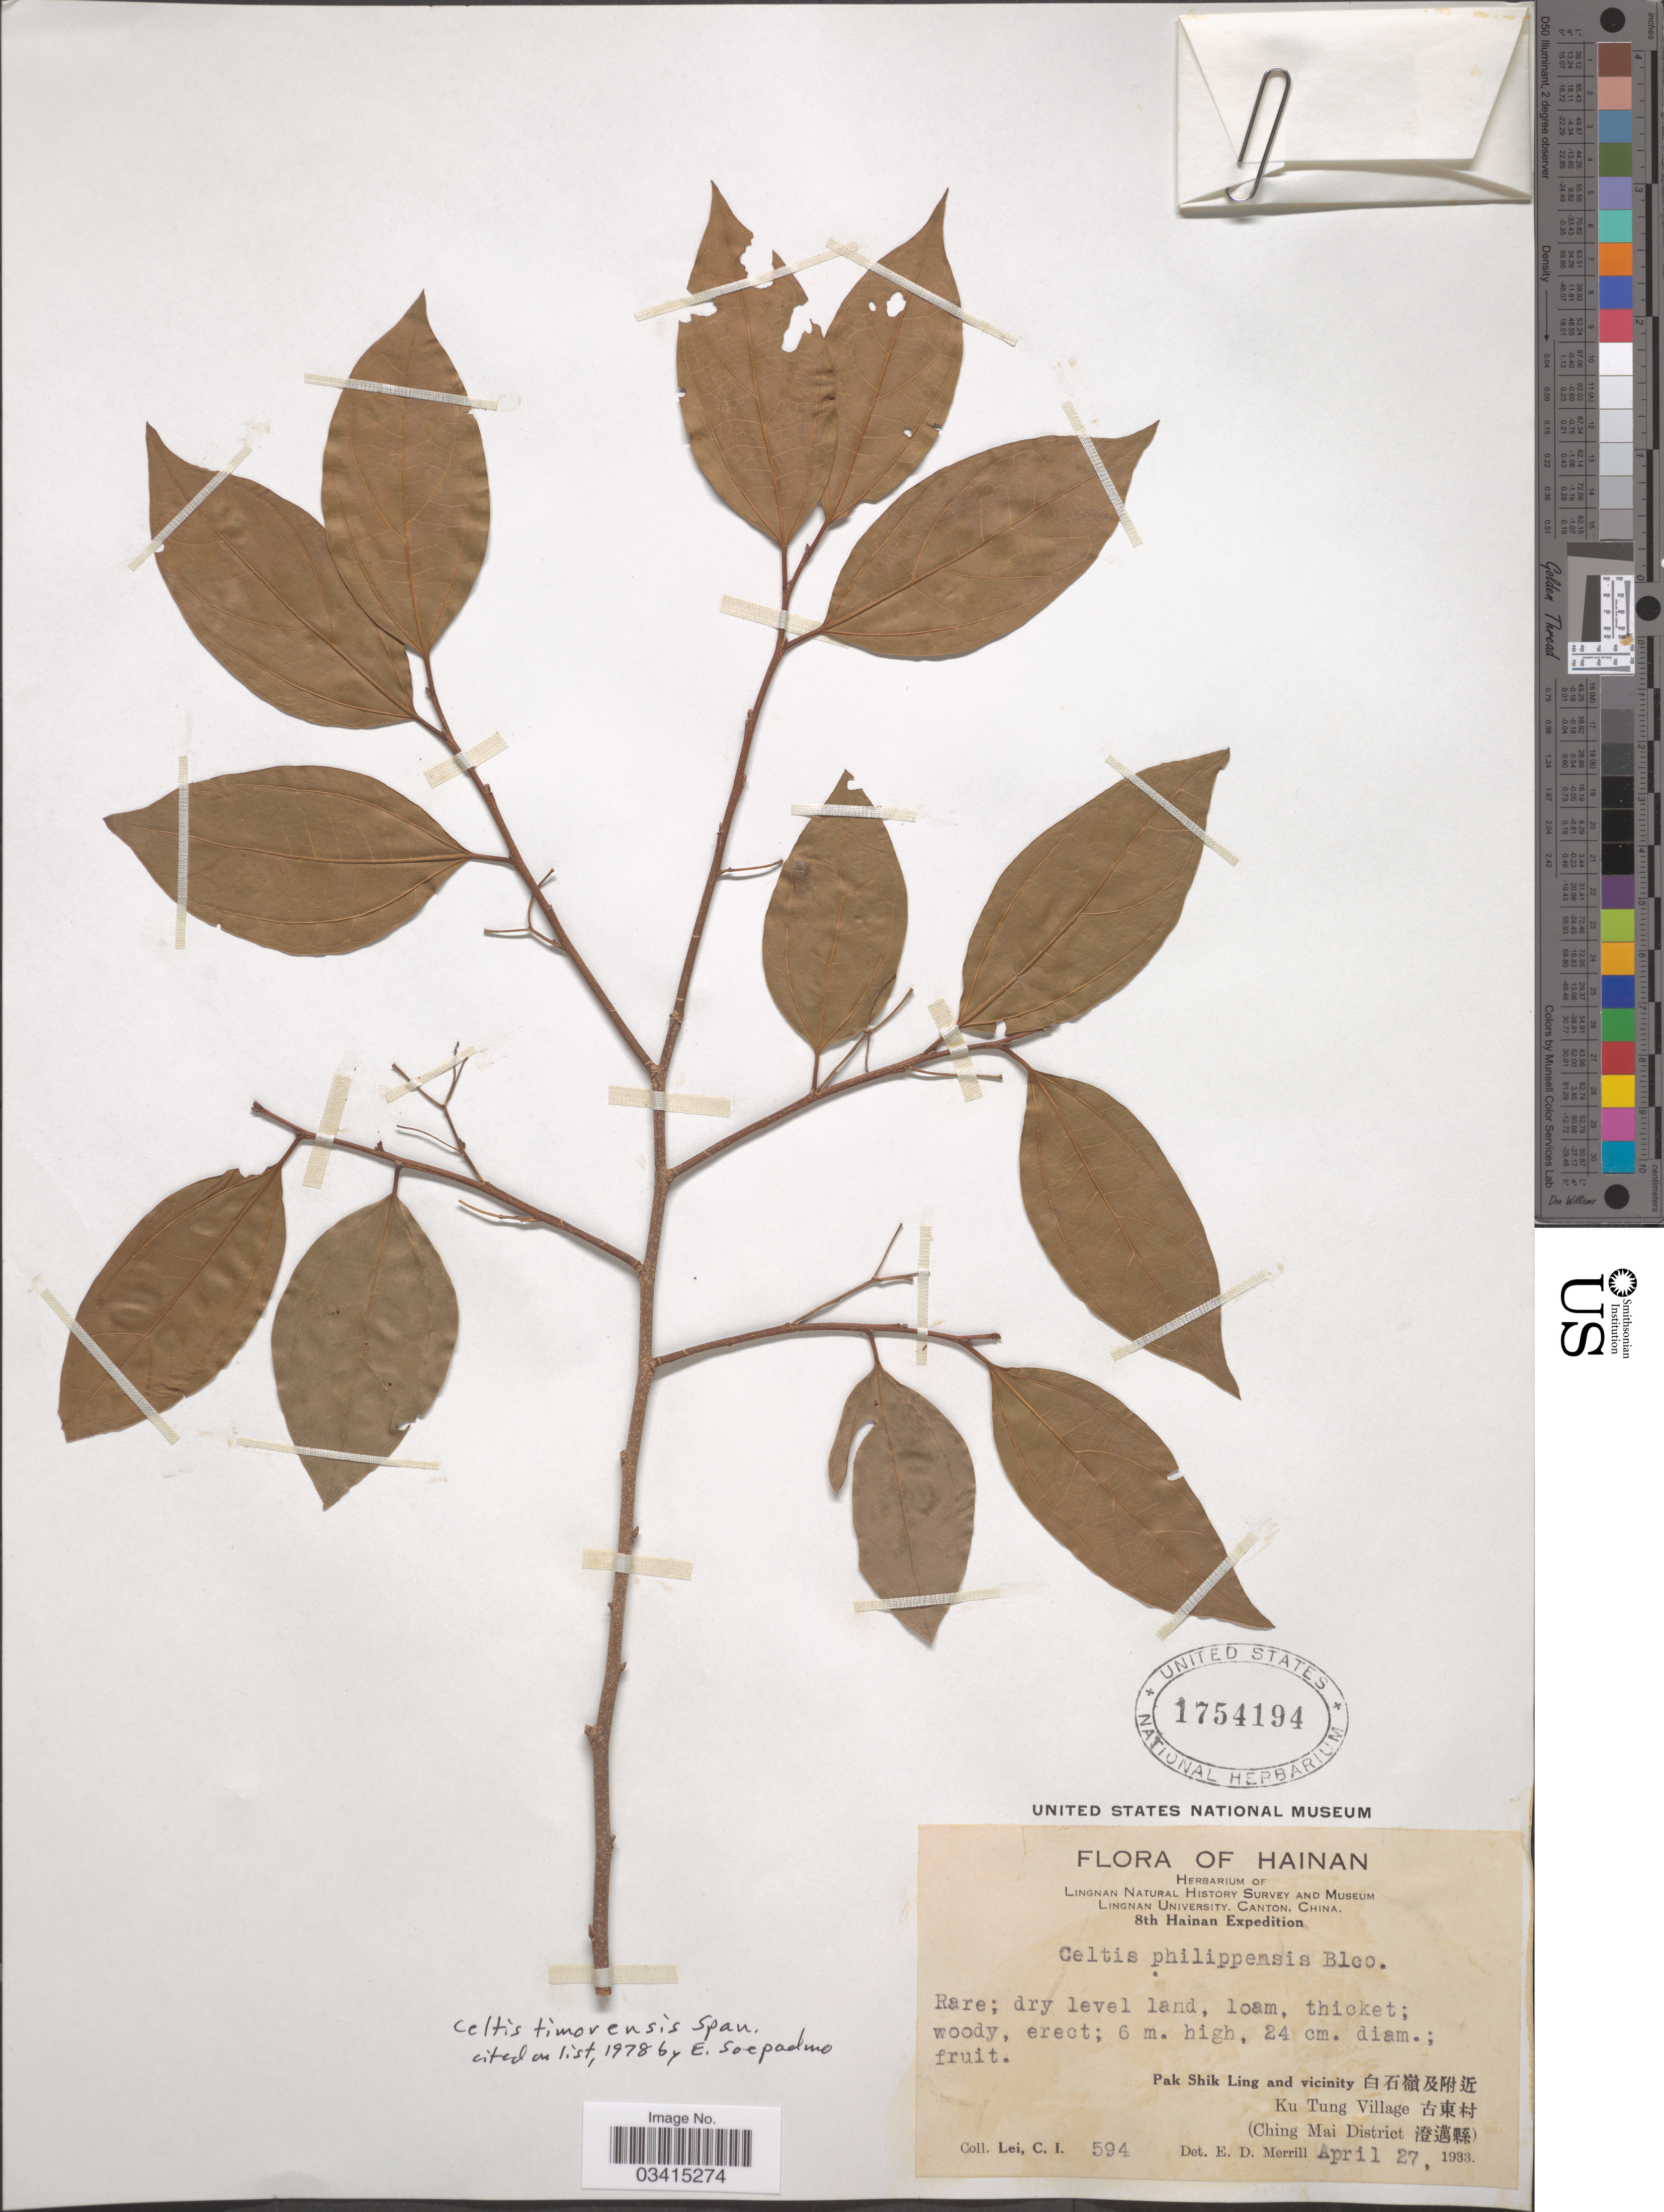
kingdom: Plantae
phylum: Tracheophyta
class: Magnoliopsida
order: Rosales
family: Cannabaceae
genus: Celtis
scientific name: Celtis timorensis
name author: Spanoghe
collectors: C. I. Lei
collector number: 594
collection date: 1933-04-27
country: China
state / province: Hainan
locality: PakShikLing and Vicinity, Ku Tung Village, (Ching Mai District)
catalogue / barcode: US 1754194